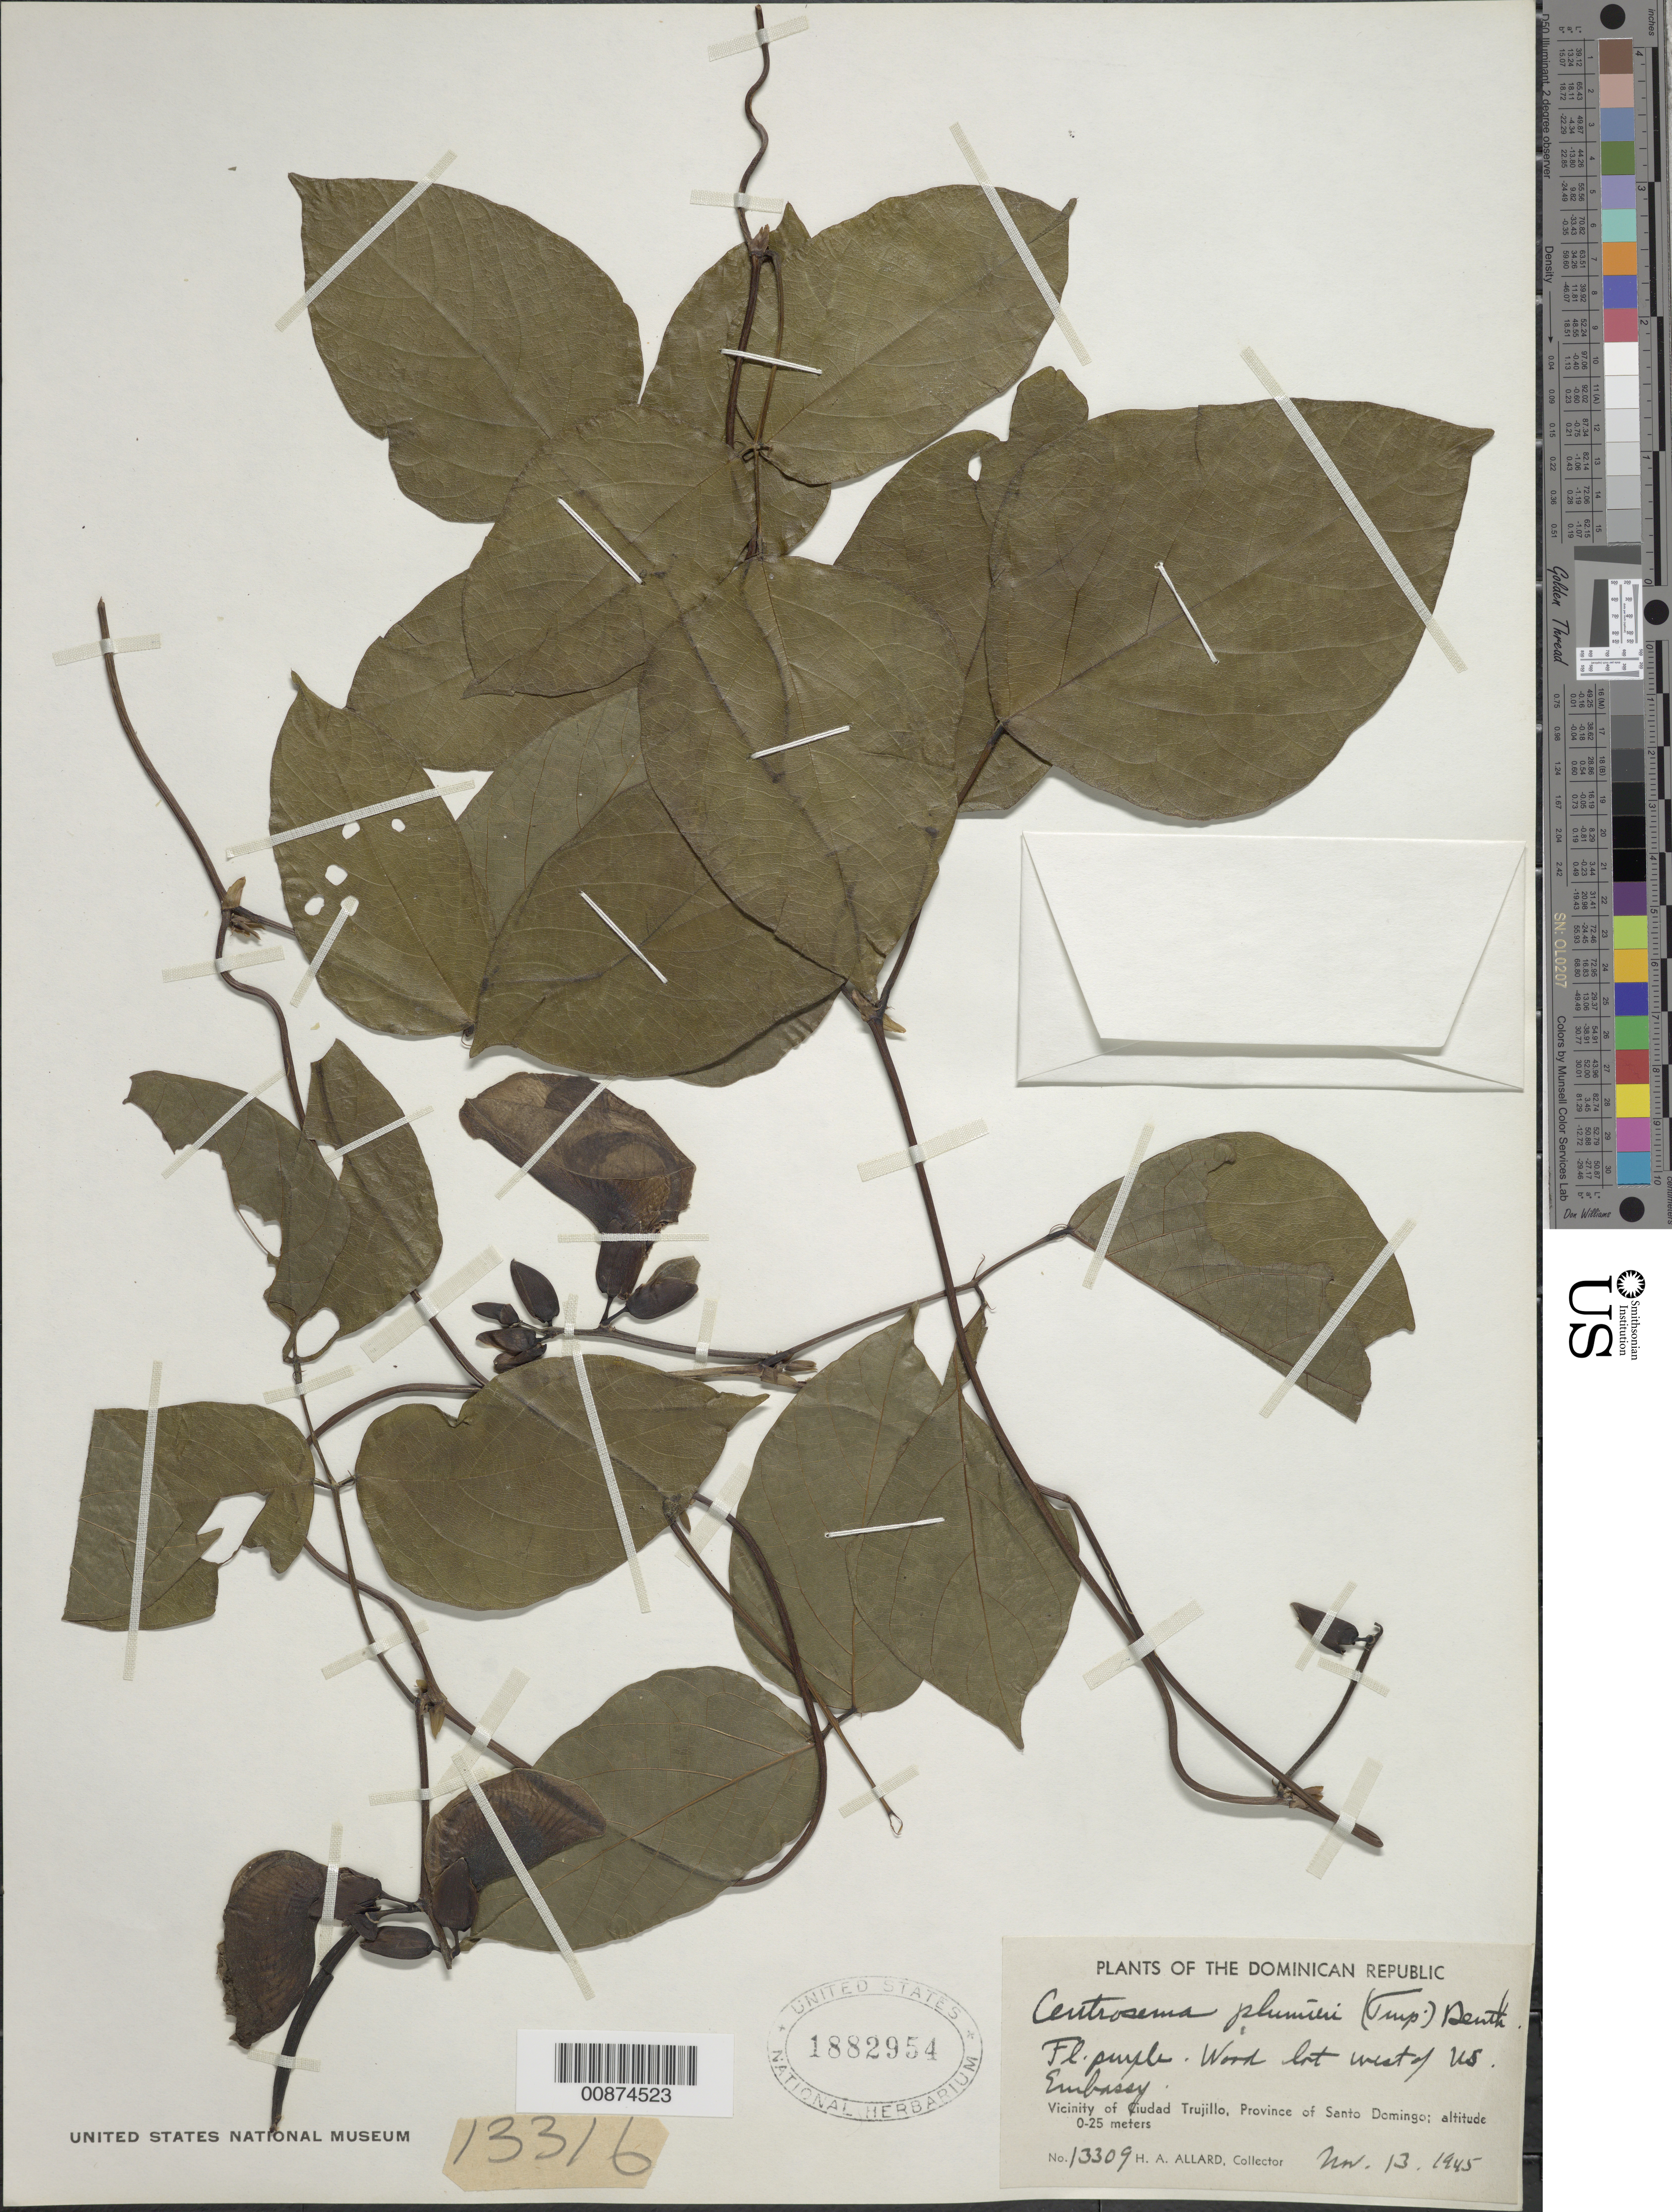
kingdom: Plantae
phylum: Tracheophyta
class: Magnoliopsida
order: Fabales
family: Fabaceae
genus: Centrosema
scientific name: Centrosema plumieri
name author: (Turpin ex Pers.) Benth.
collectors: H. A. Allard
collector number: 13309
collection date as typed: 13 Nov 1945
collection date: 1945-11-13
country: Dominican Republic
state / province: Distrito Nacional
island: Hispaniola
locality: Vicinity of Ciudad Trujillo, Province of Santo Domingo (obsolete). Wood lot west of US Embassy.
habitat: Wood lot.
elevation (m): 0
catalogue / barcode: US 1882954